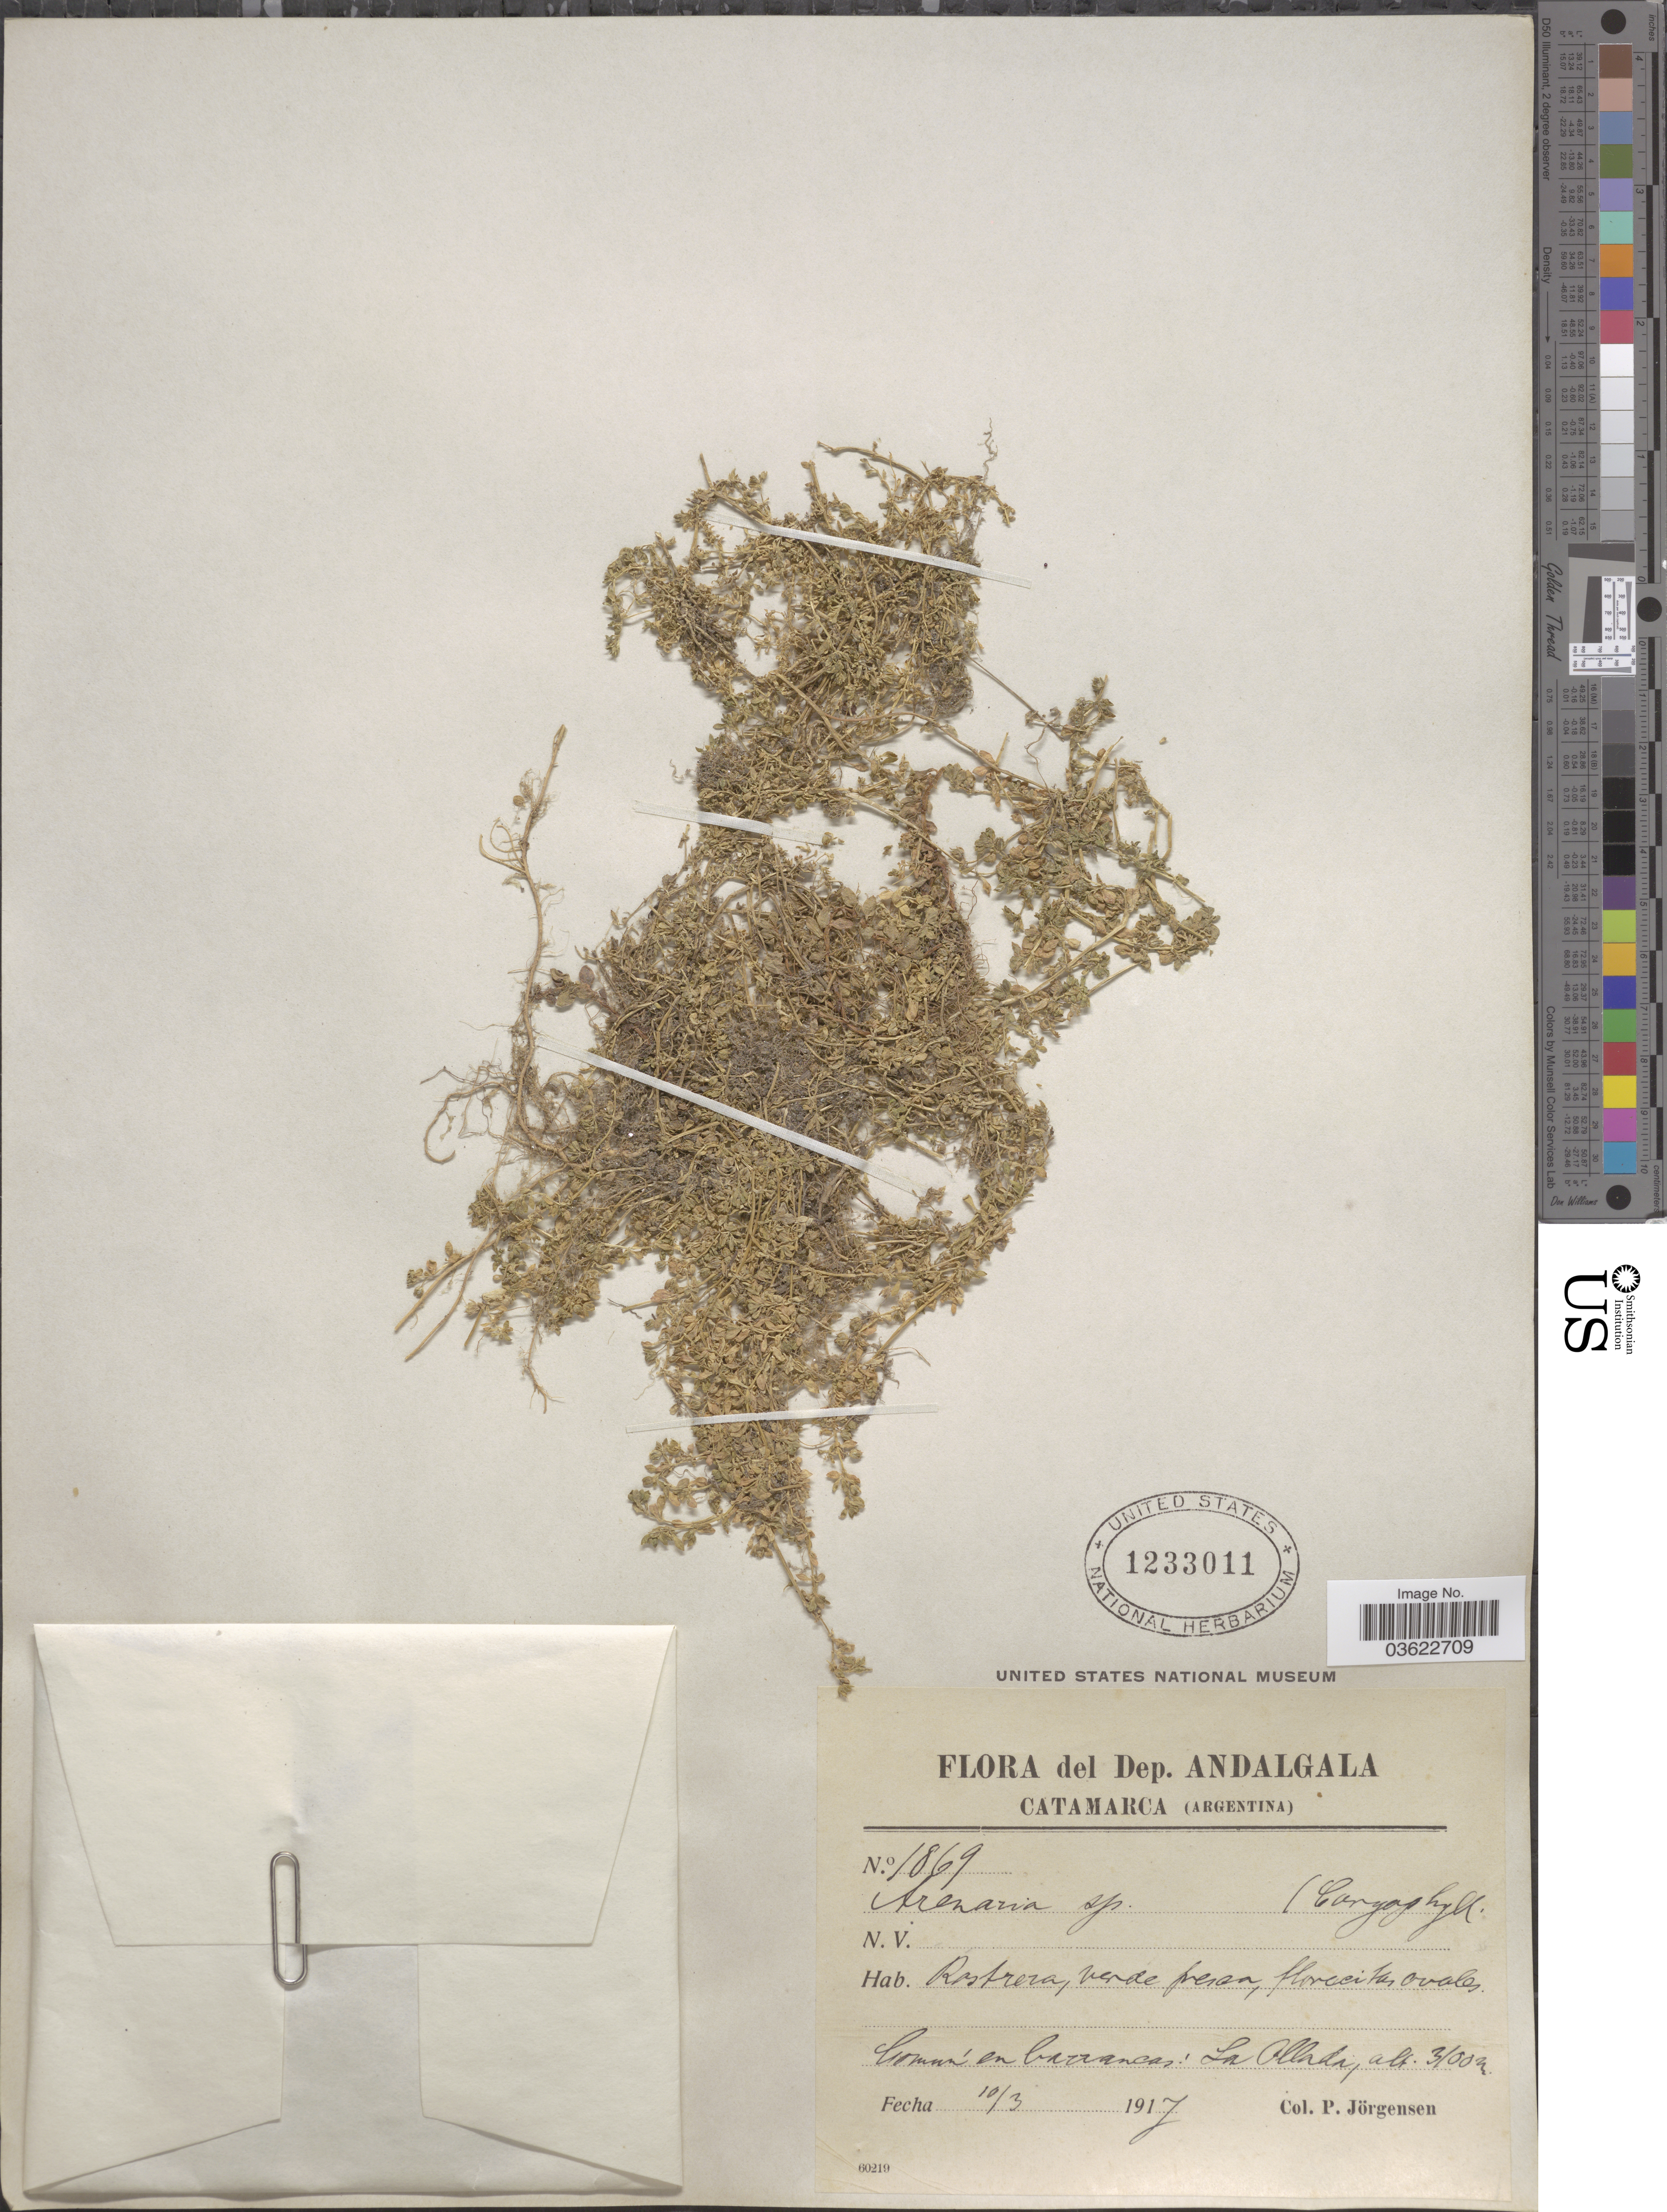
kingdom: Plantae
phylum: Tracheophyta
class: Magnoliopsida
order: Caryophyllales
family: Caryophyllaceae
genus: Arenaria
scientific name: Arenaria sp.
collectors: P. Jörgensen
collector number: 1869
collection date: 1917-03-10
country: Argentina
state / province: Catamarca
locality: Dep. Andalgala. La Ollada.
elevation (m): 3100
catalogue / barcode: US 1233011